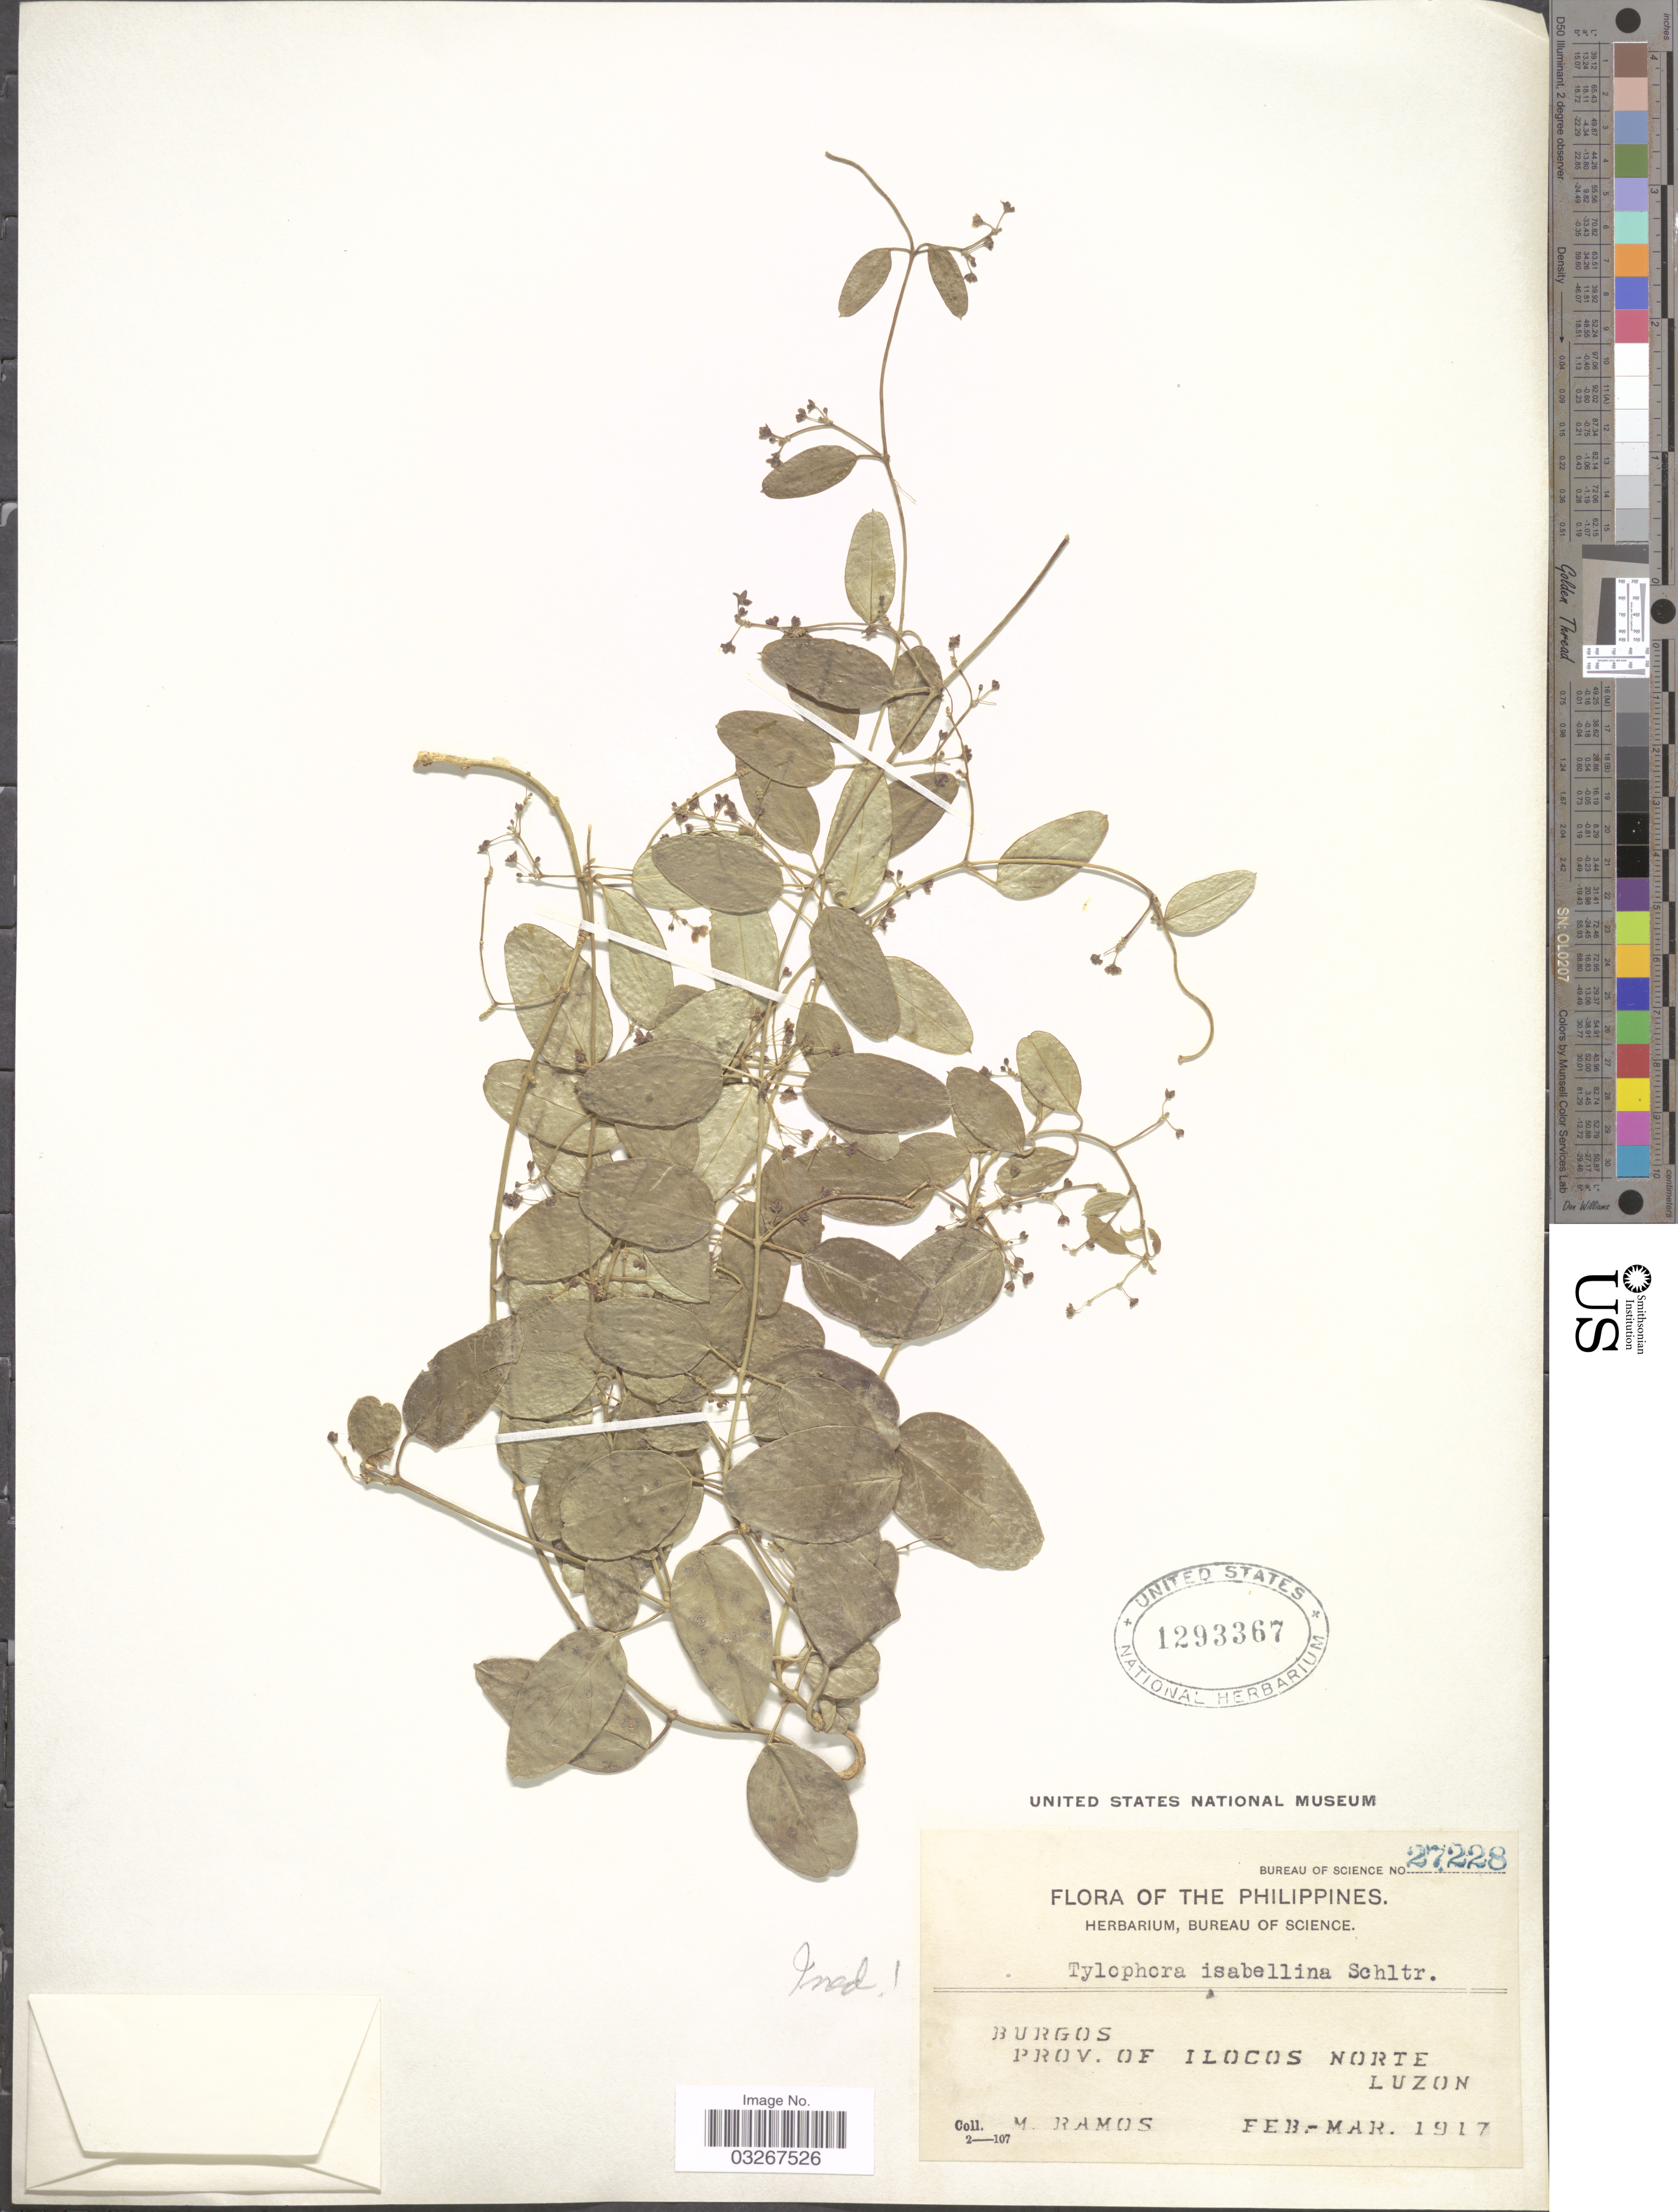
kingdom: Plantae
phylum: Tracheophyta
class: Magnoliopsida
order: Gentianales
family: Apocynaceae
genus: Tylophora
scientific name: Tylophora sp.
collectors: M. Ramos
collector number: Bureau of Science 27228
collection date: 1917-02/1917-03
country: Philippines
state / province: Ilocos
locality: Burgos, Prov. of Ilocos Norte, Luzon.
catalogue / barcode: US 1293367